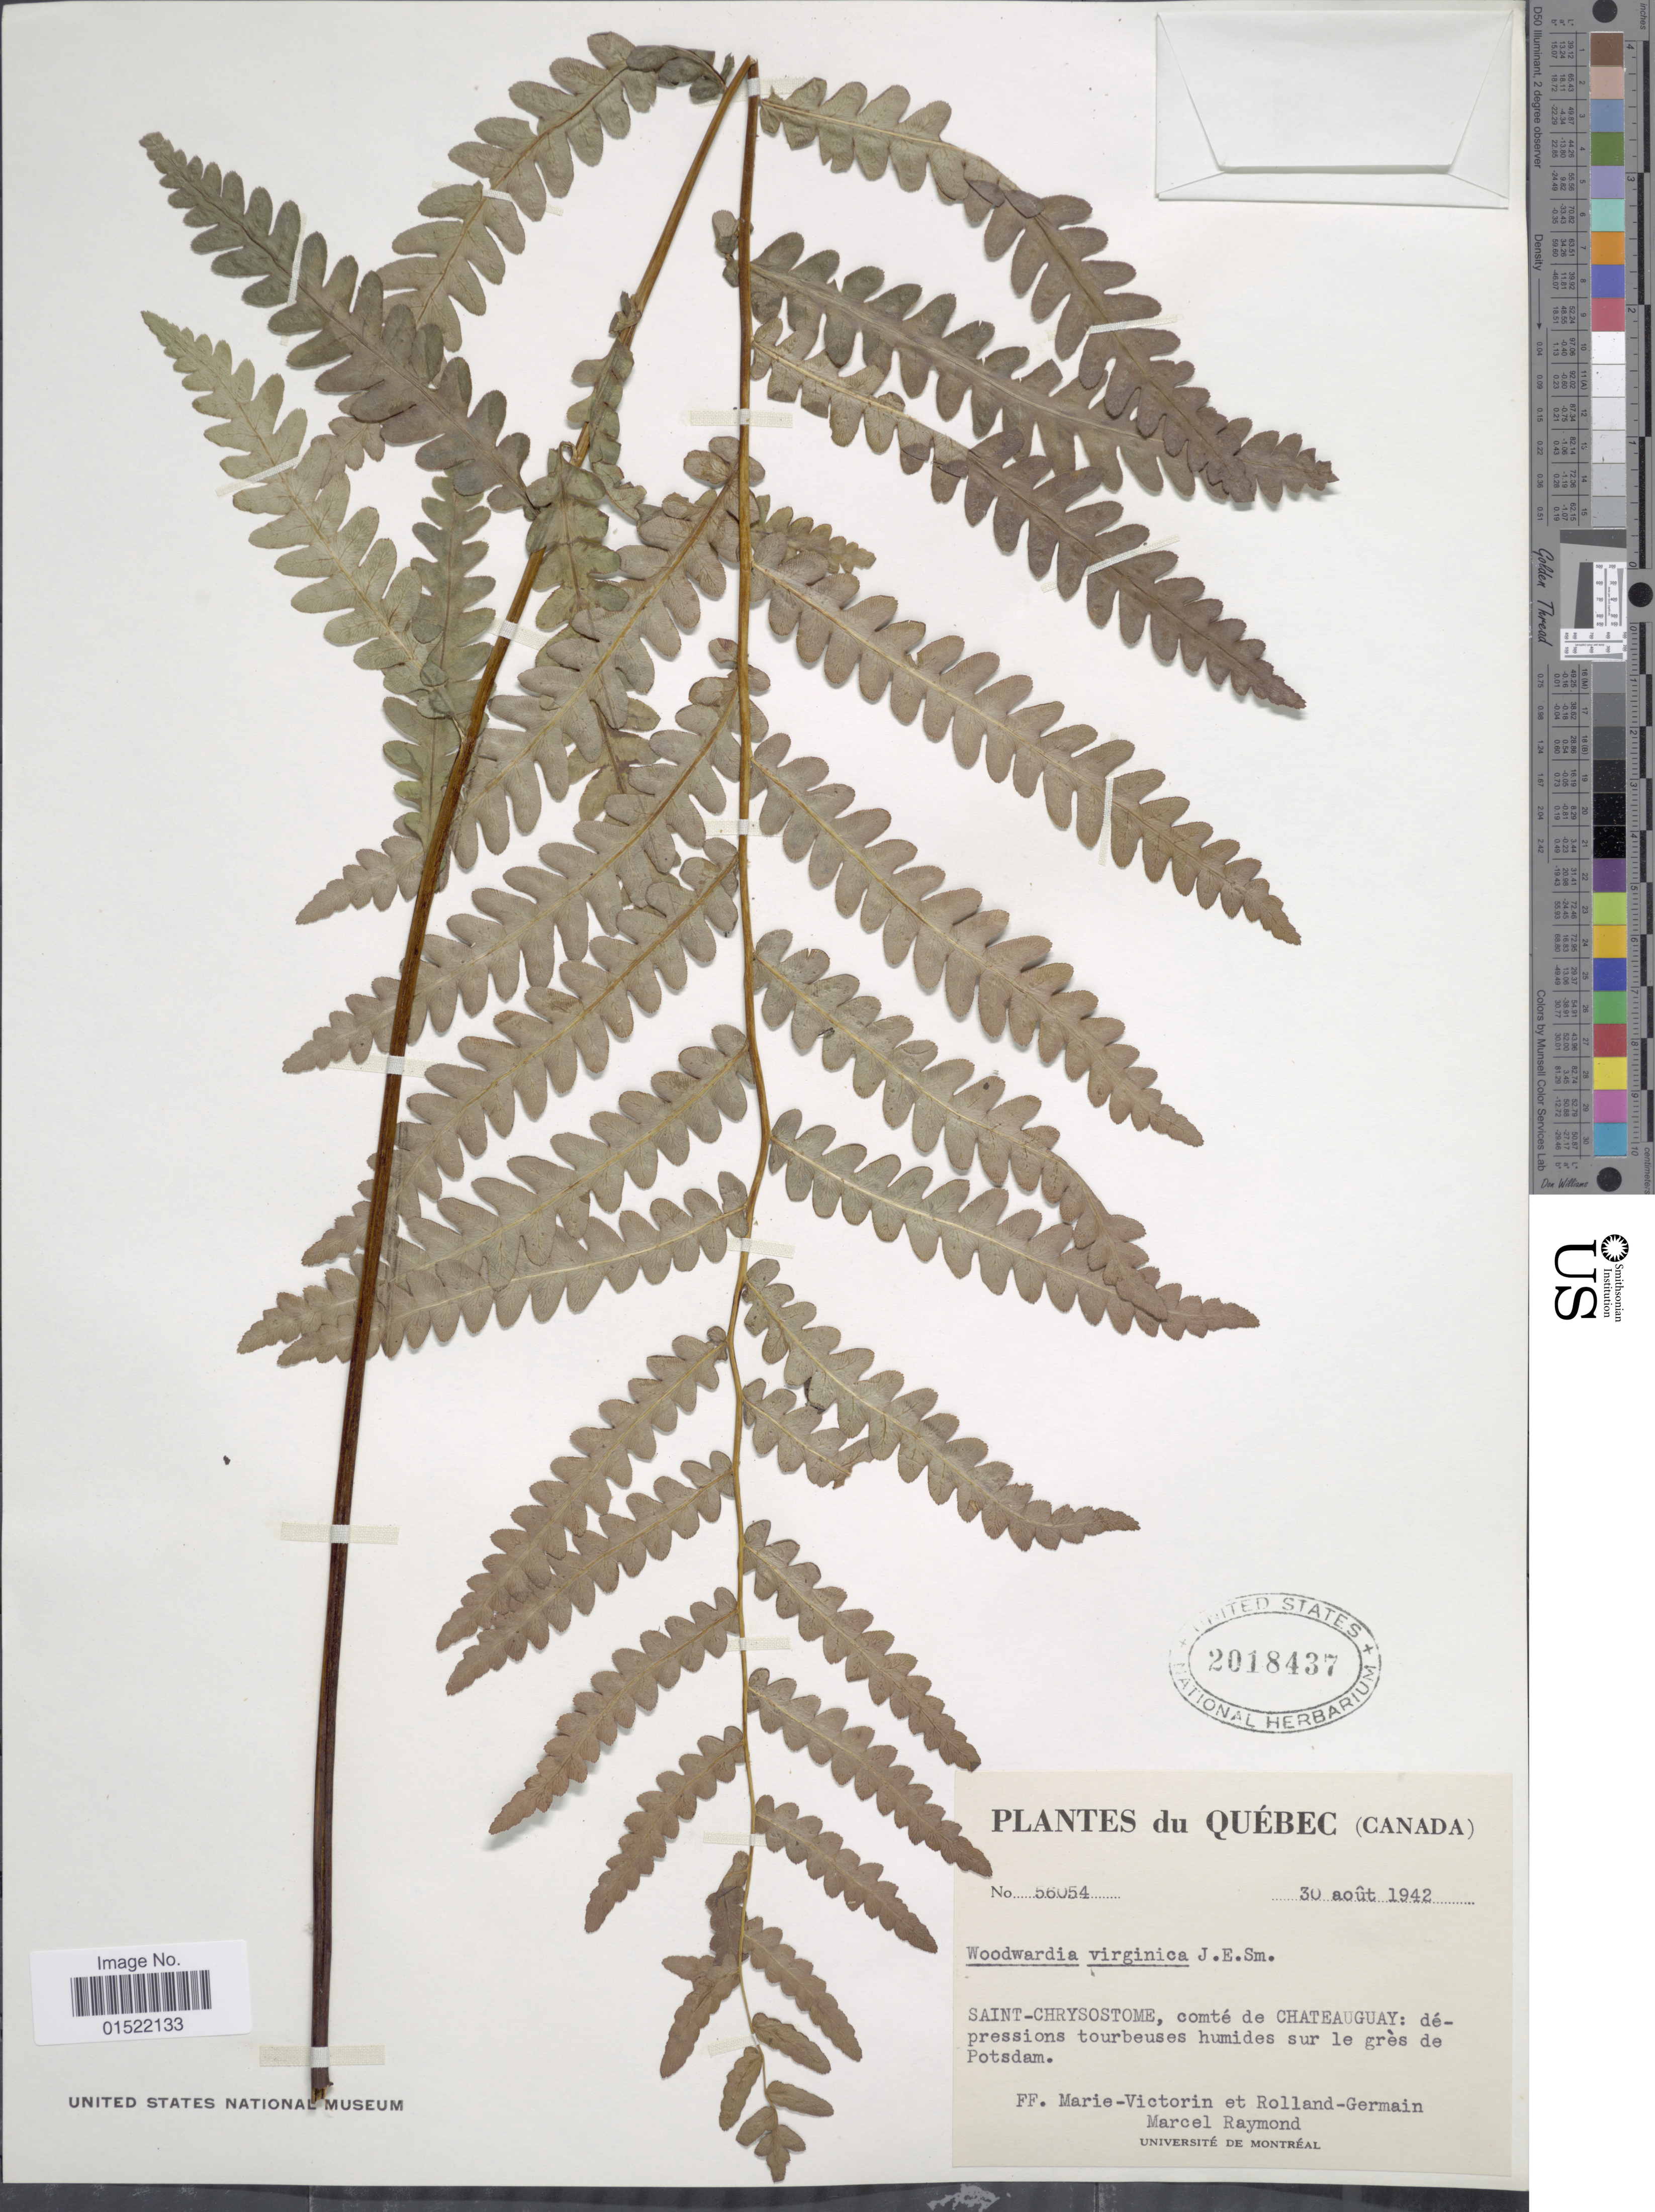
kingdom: Plantae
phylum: Tracheophyta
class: Polypodiopsida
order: Polypodiales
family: Blechnaceae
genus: Woodwardia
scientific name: Woodwardia virginica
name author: (L.) R.M. Sm.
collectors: Fr. Marie-Victorin, Rolland-Germain & M. Raymond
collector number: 56054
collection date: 1942-08-30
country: Canada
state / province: Quebec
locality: Saint-Chrysostome, comte de Chateauguay: depressions tourbeuses humides sur le gres de Potsdam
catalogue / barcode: US 2018437